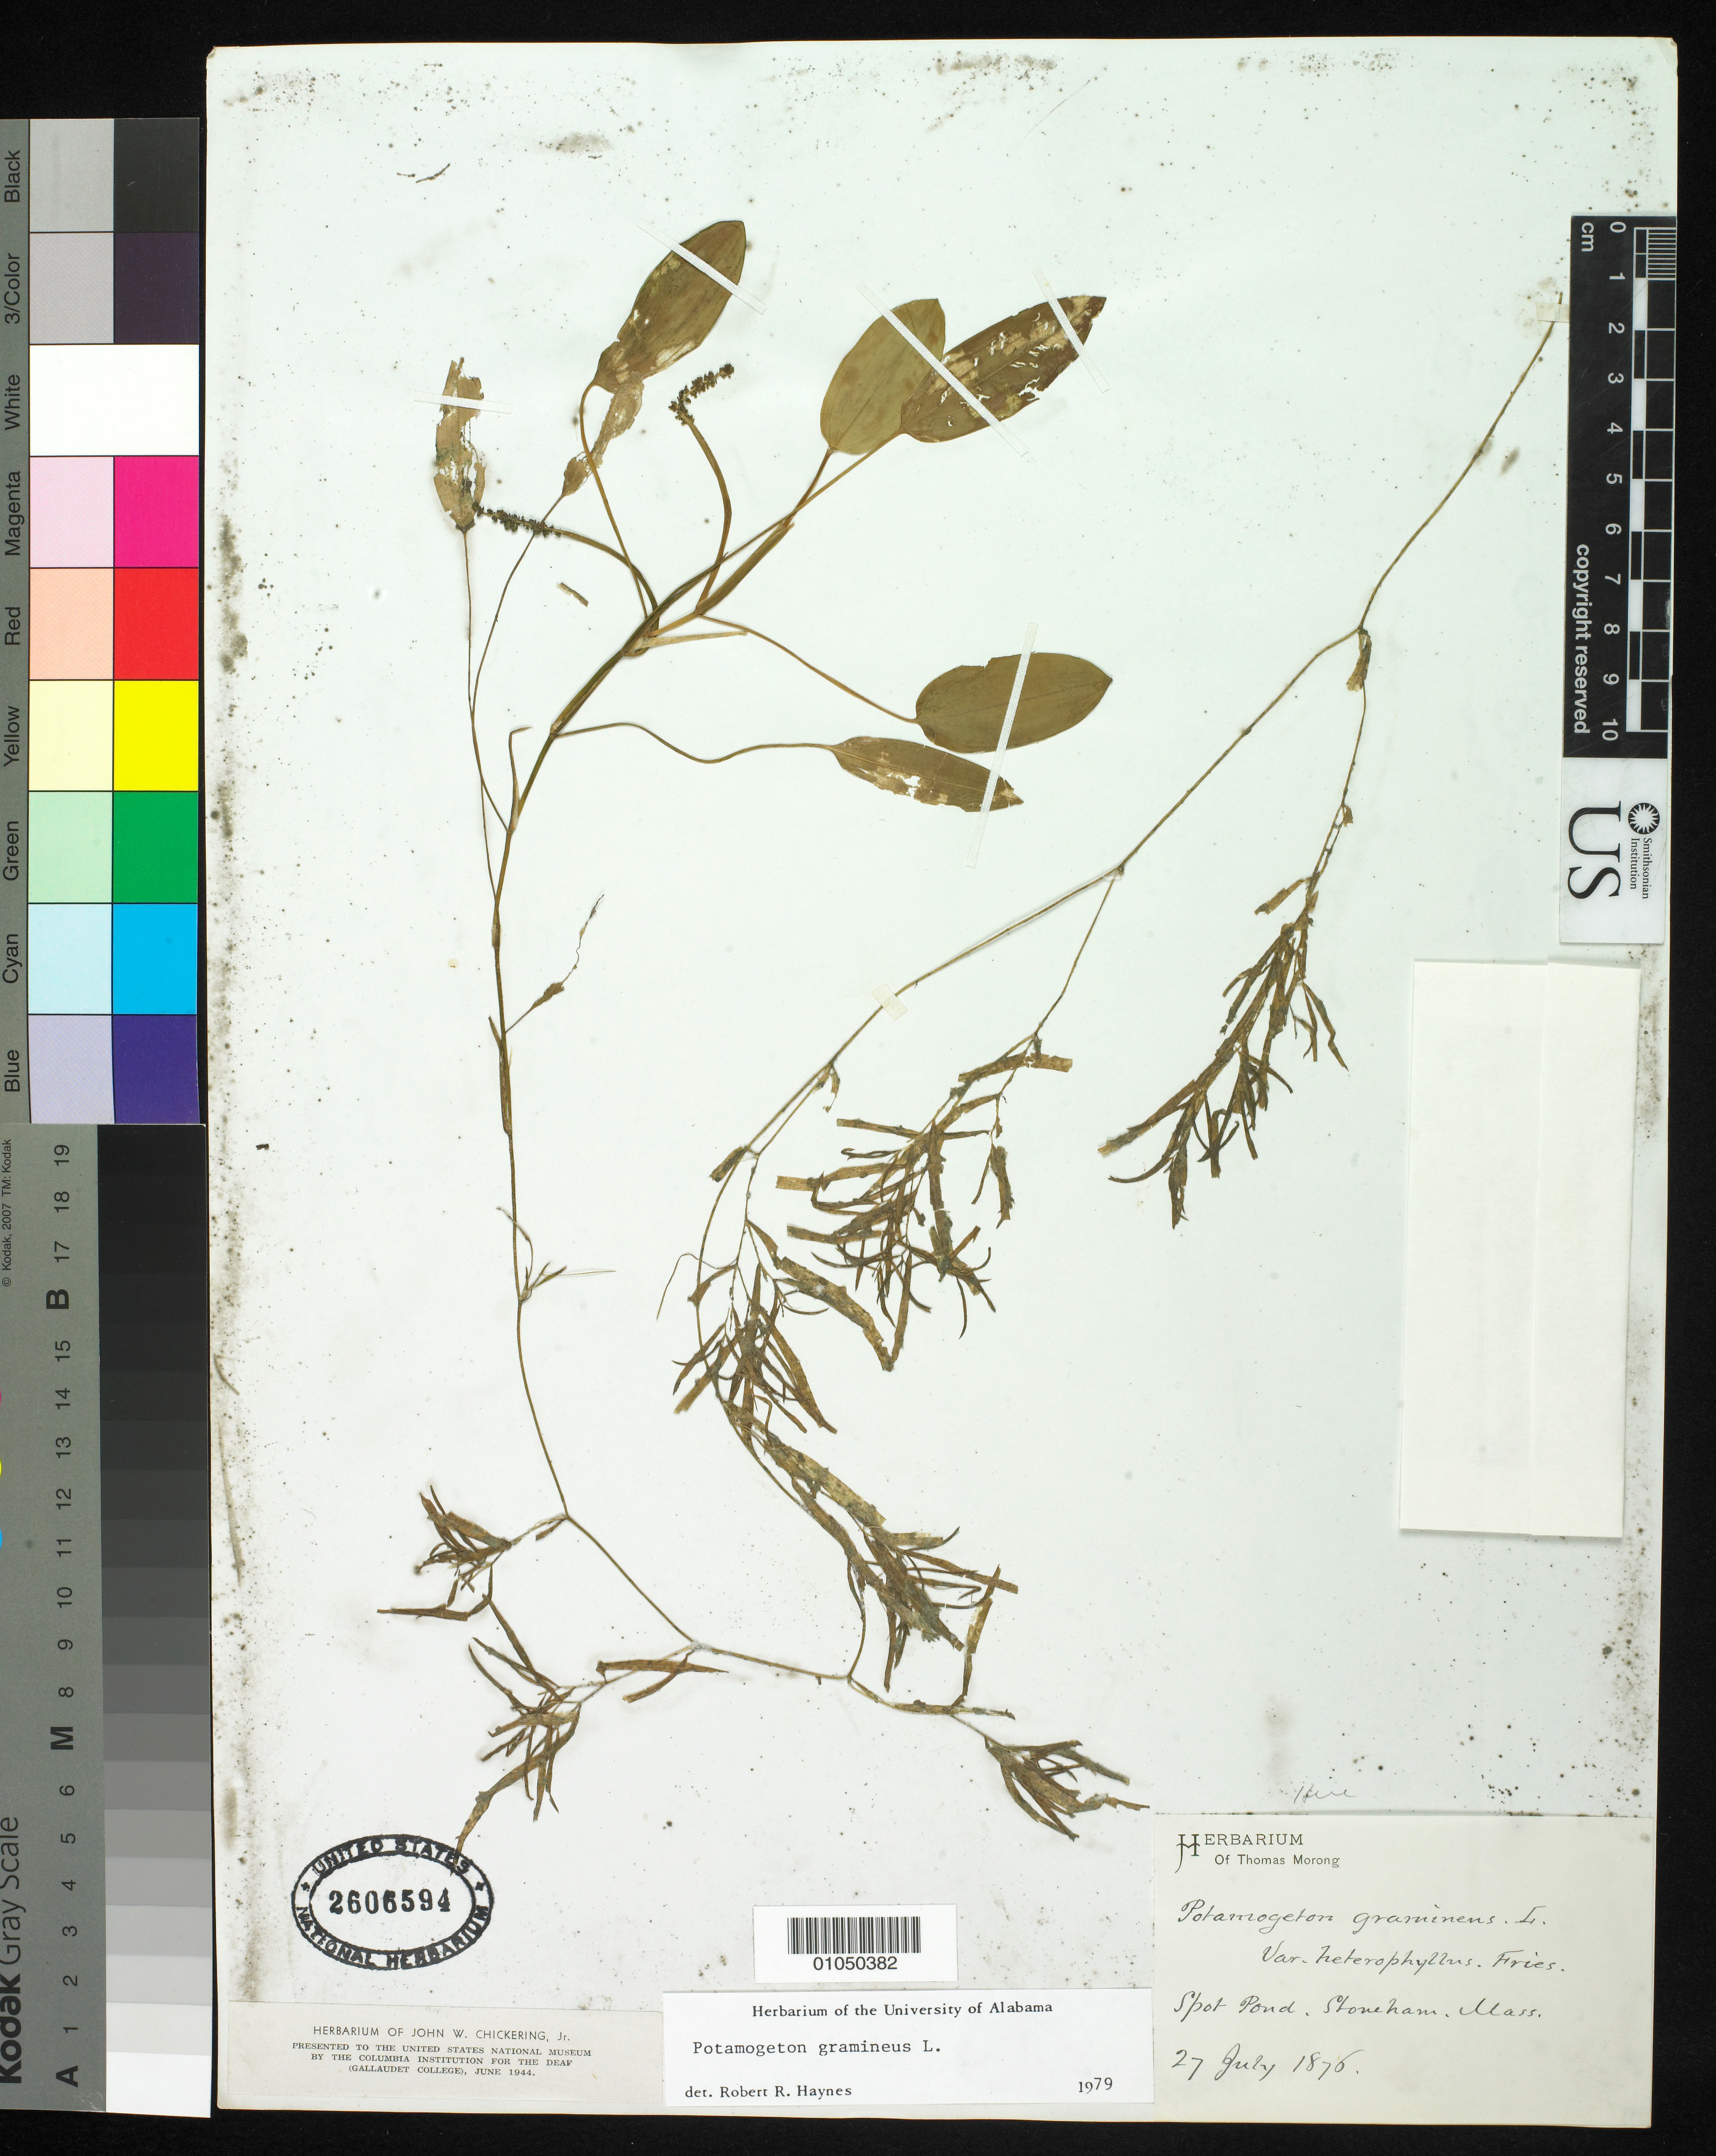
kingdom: Plantae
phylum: Tracheophyta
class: Liliopsida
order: Alismatales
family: Potamogetonaceae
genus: Potamogeton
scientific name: Potamogeton heterophyllus f. minimus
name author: Morong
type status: Possible Type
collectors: T. Morong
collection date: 1876-07-27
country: United States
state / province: Massachusetts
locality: Spot Pond, Stoneham, Mass.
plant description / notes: Specimen from type locality but type status uncertain.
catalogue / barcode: US 2606594